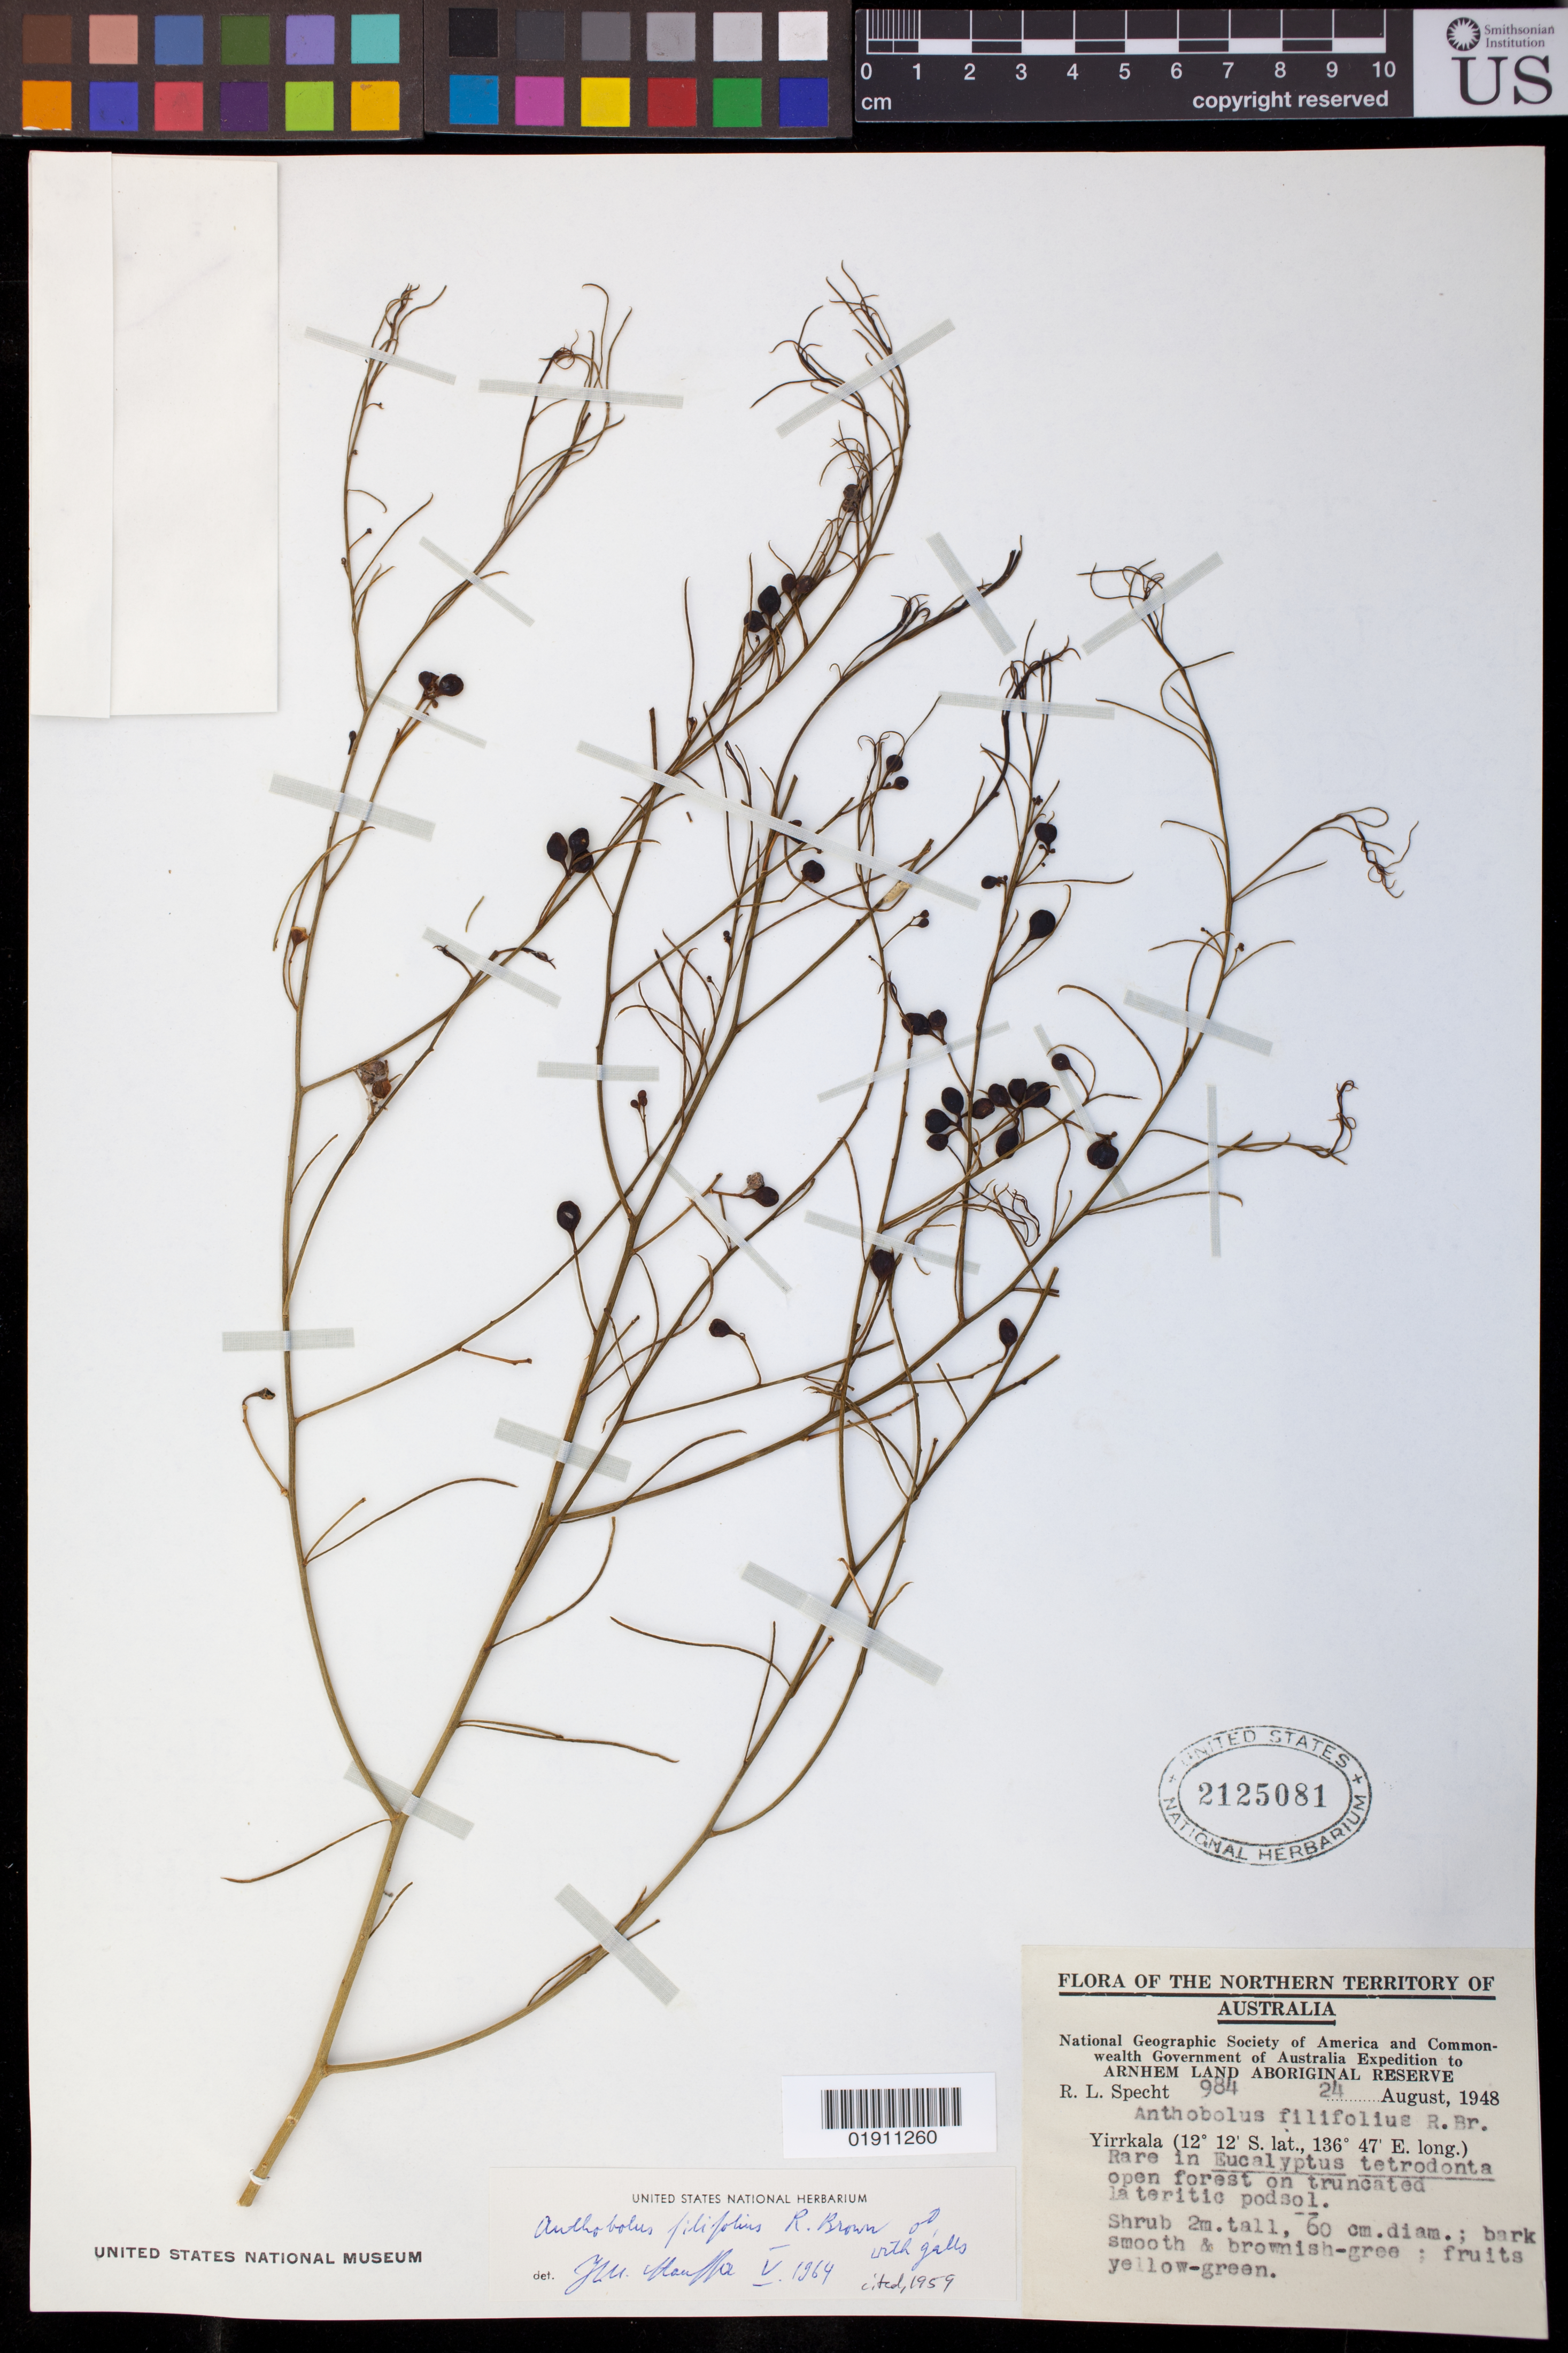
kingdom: Plantae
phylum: Tracheophyta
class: Magnoliopsida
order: Santalales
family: Opiliaceae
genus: Anthobolus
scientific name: Anthobolus filifolius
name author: R. Br.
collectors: R. L. Specht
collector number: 984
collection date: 1948-08-24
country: Australia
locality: Yirrkala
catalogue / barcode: US 2125081